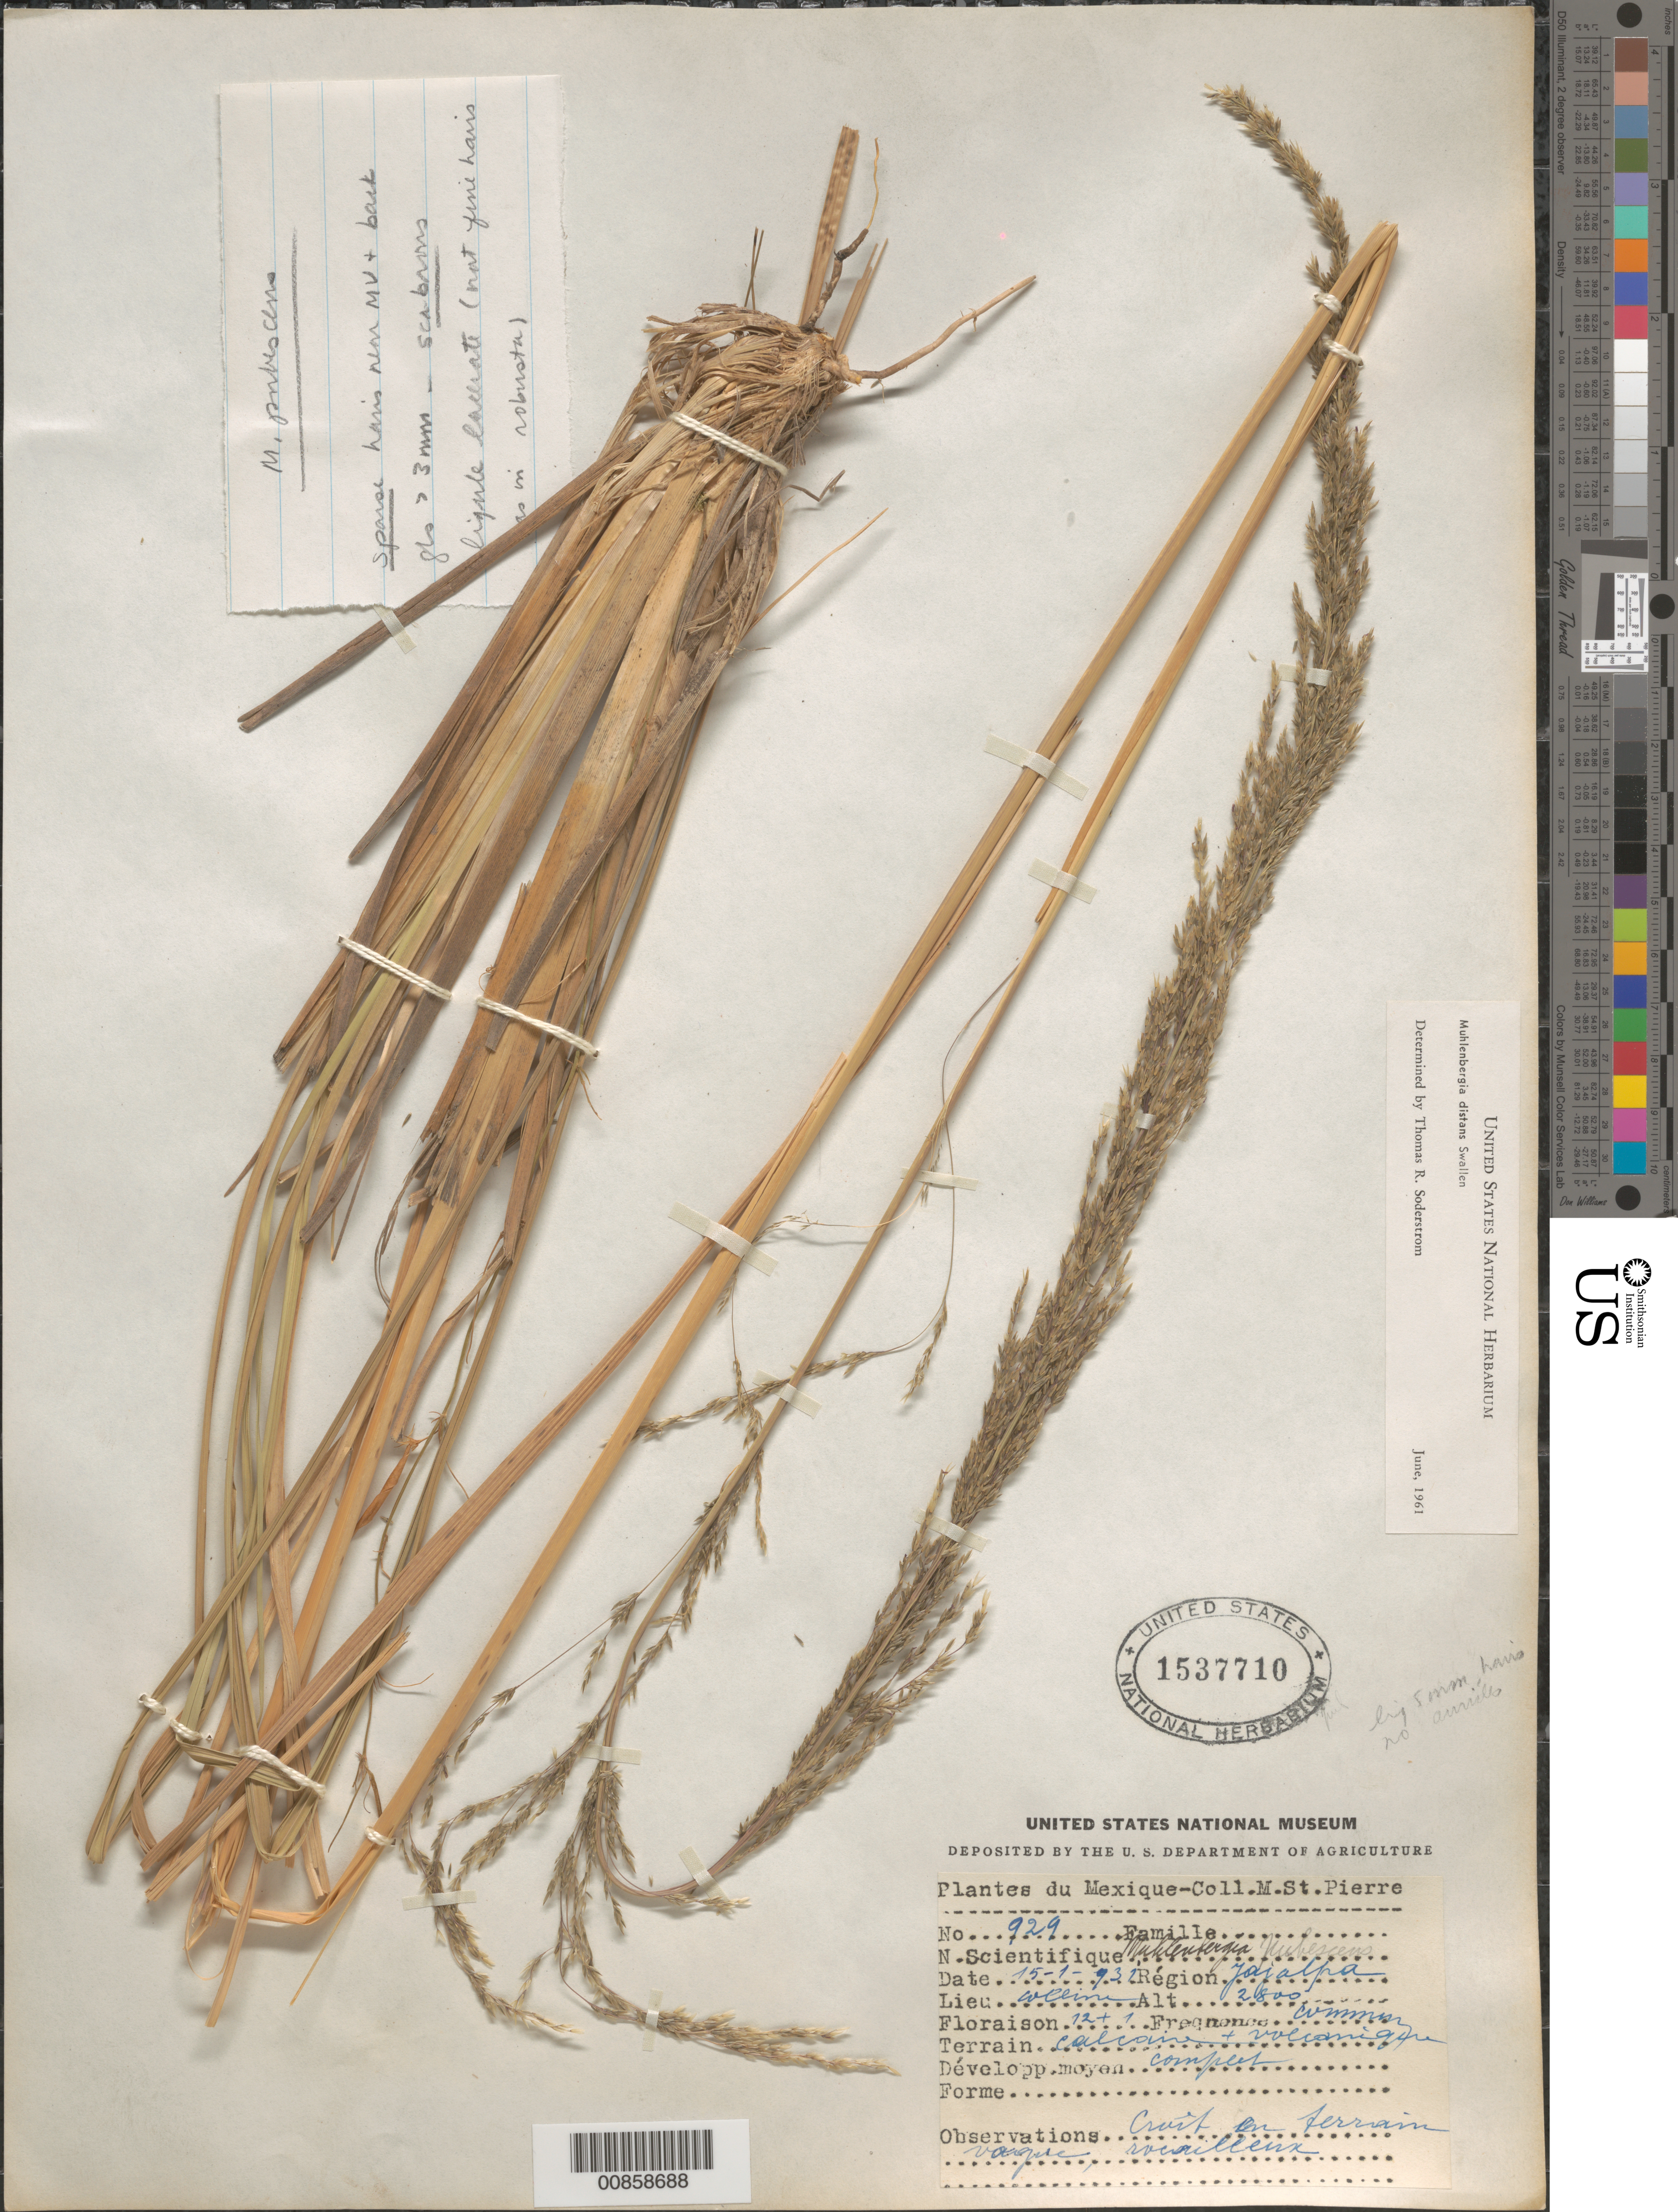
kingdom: Plantae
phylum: Tracheophyta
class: Liliopsida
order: Poales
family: Poaceae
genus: Muhlenbergia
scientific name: Muhlenbergia distans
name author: Swallen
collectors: M. St. Pierre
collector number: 929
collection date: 1931-01-15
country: Mexico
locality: Région Jajalpa.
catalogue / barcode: US 1537710